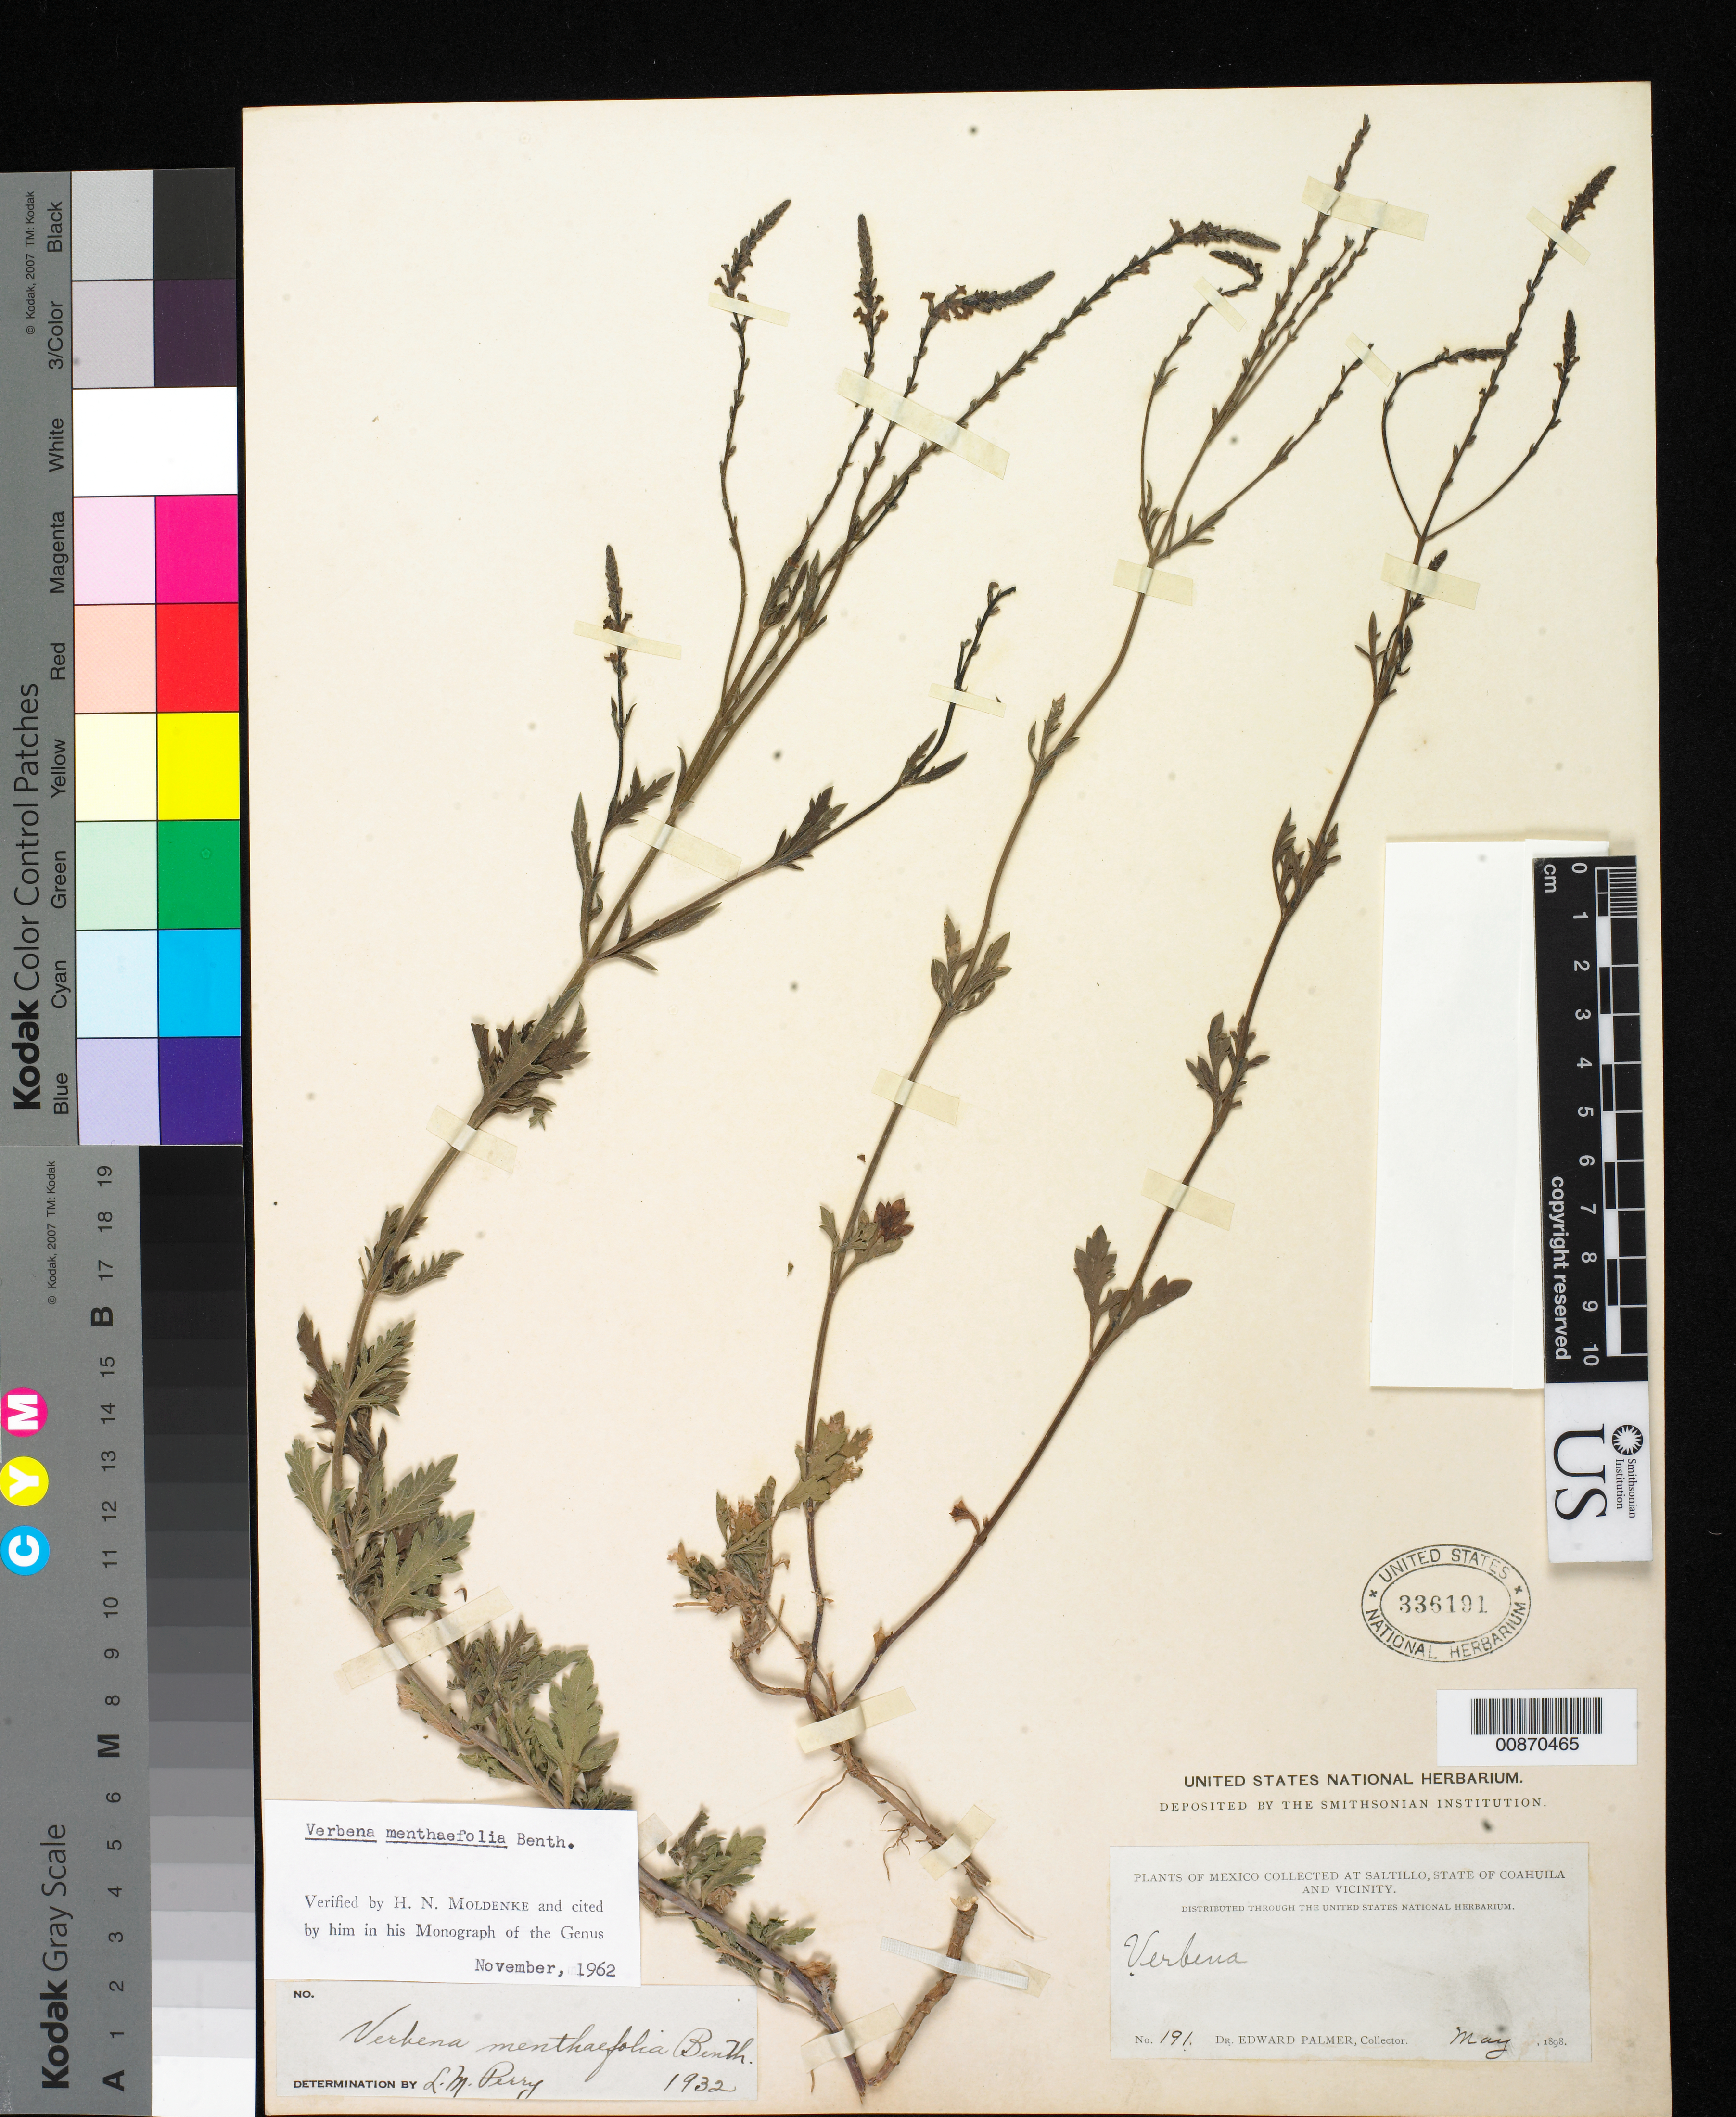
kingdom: Plantae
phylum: Tracheophyta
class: Magnoliopsida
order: Lamiales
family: Verbenaceae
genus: Verbena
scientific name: Verbena menthaefolia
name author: Benth.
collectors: E. Palmer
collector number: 191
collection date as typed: May 1898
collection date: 1898-05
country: Mexico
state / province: Coahuila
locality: Saltillo, Coahuila and vicinity.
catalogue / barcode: US 336191